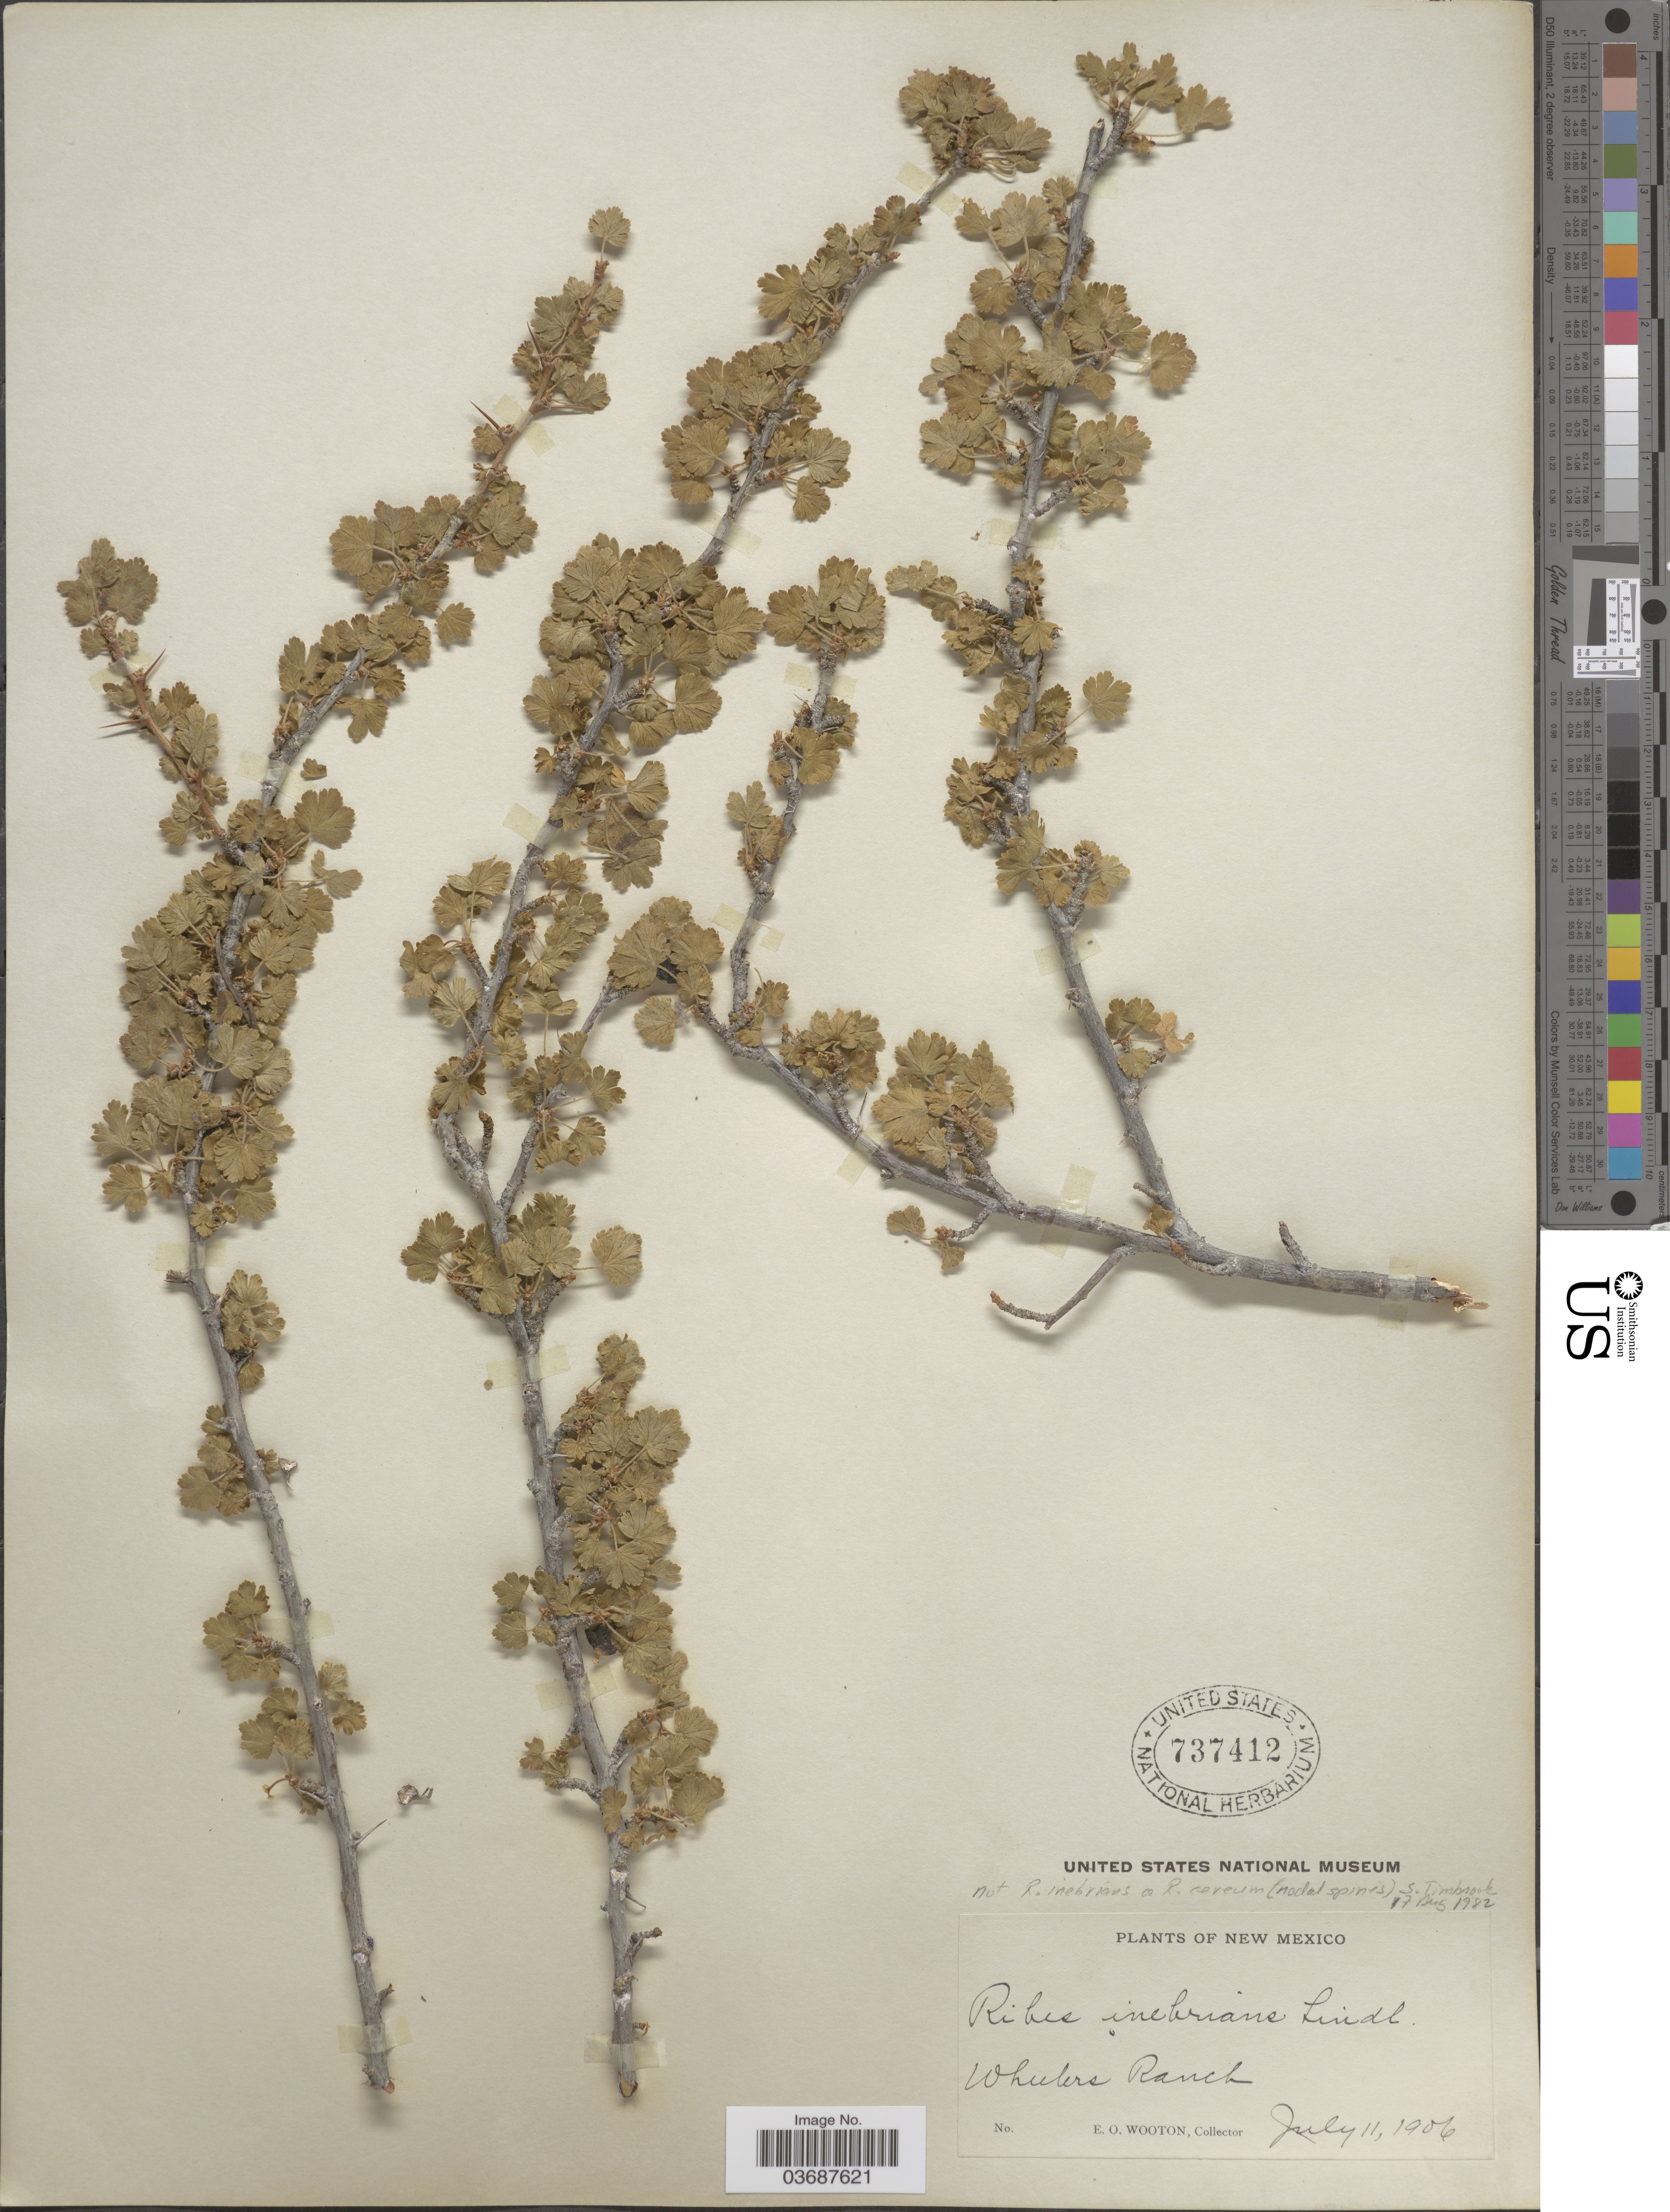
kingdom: Plantae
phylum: Tracheophyta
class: Magnoliopsida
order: Saxifragales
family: Grossulariaceae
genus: Ribes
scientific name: Ribes inebrians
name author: Lindl.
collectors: E. O. Wooton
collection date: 1906-07-11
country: United States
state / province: New Mexico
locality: Wheelers Ranch.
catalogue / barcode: US 737412